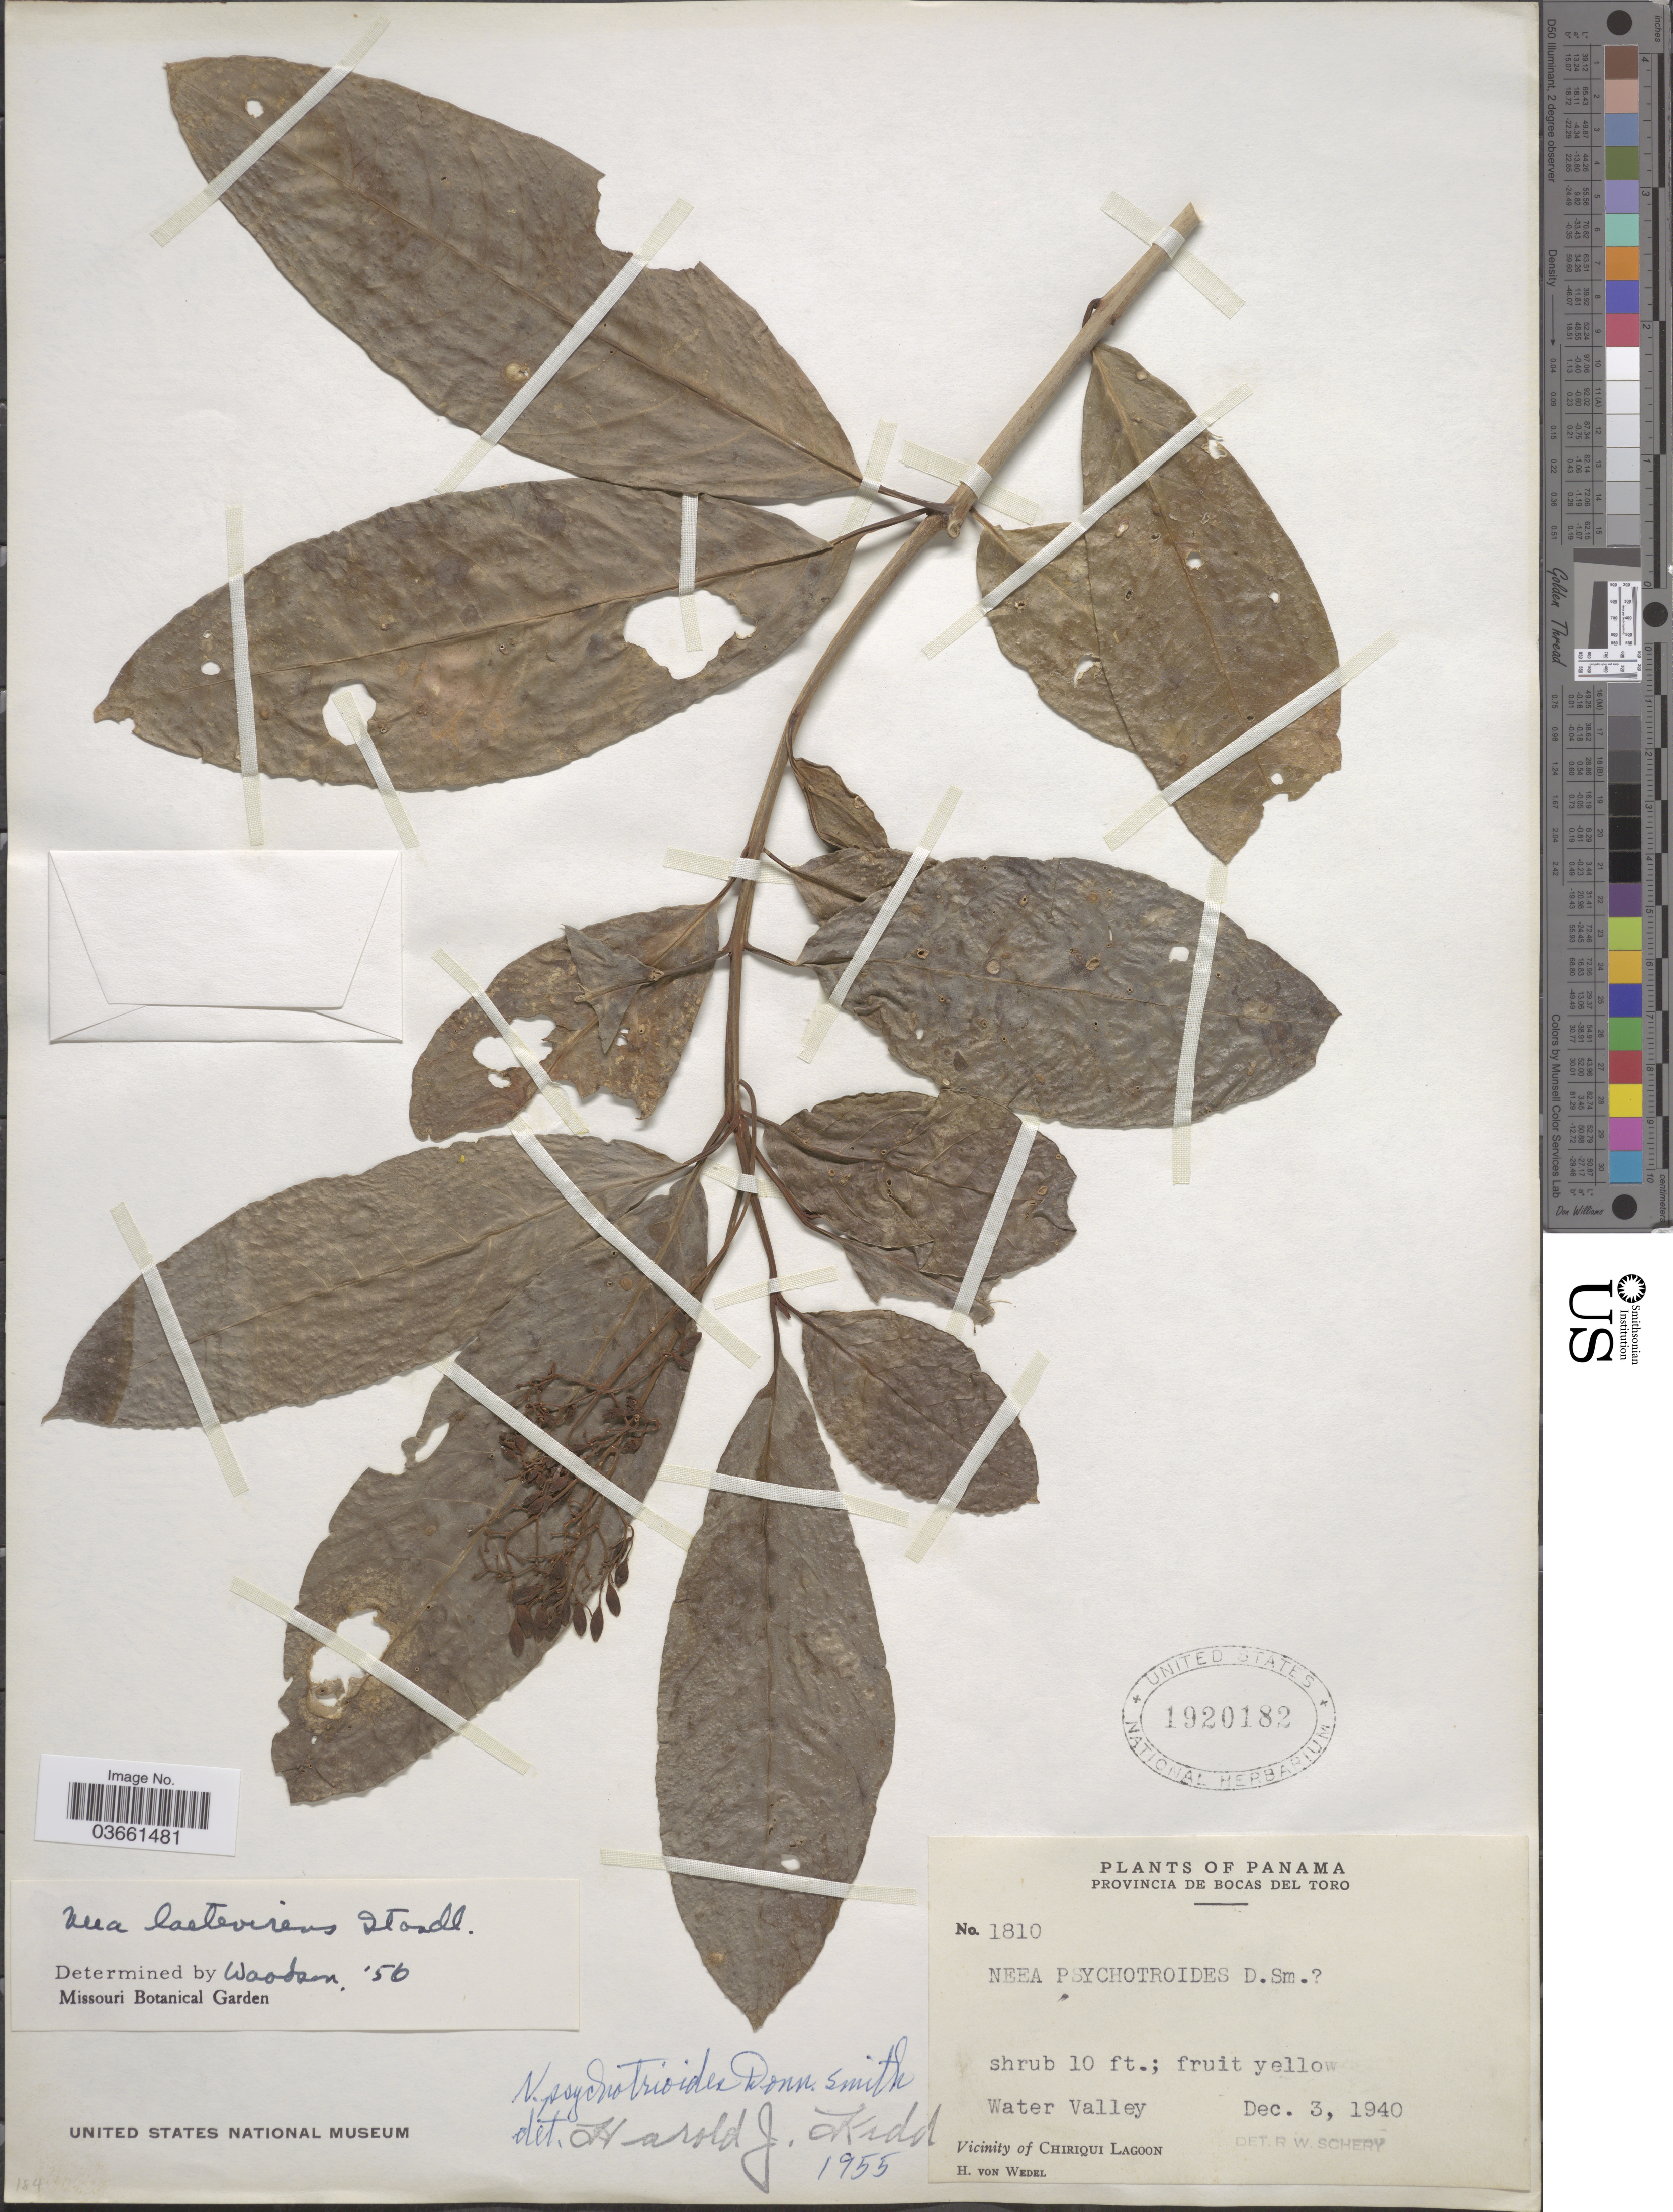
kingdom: Plantae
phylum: Tracheophyta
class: Magnoliopsida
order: Caryophyllales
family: Nyctaginaceae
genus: Neea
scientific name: Neea laetevirens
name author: Standl.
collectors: H. von Wedel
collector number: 1810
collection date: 1940-12-03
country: Panama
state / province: Bocas del Toro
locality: Water Valley. Vicinity of Chiriqui Lagoon.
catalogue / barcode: US 1920182